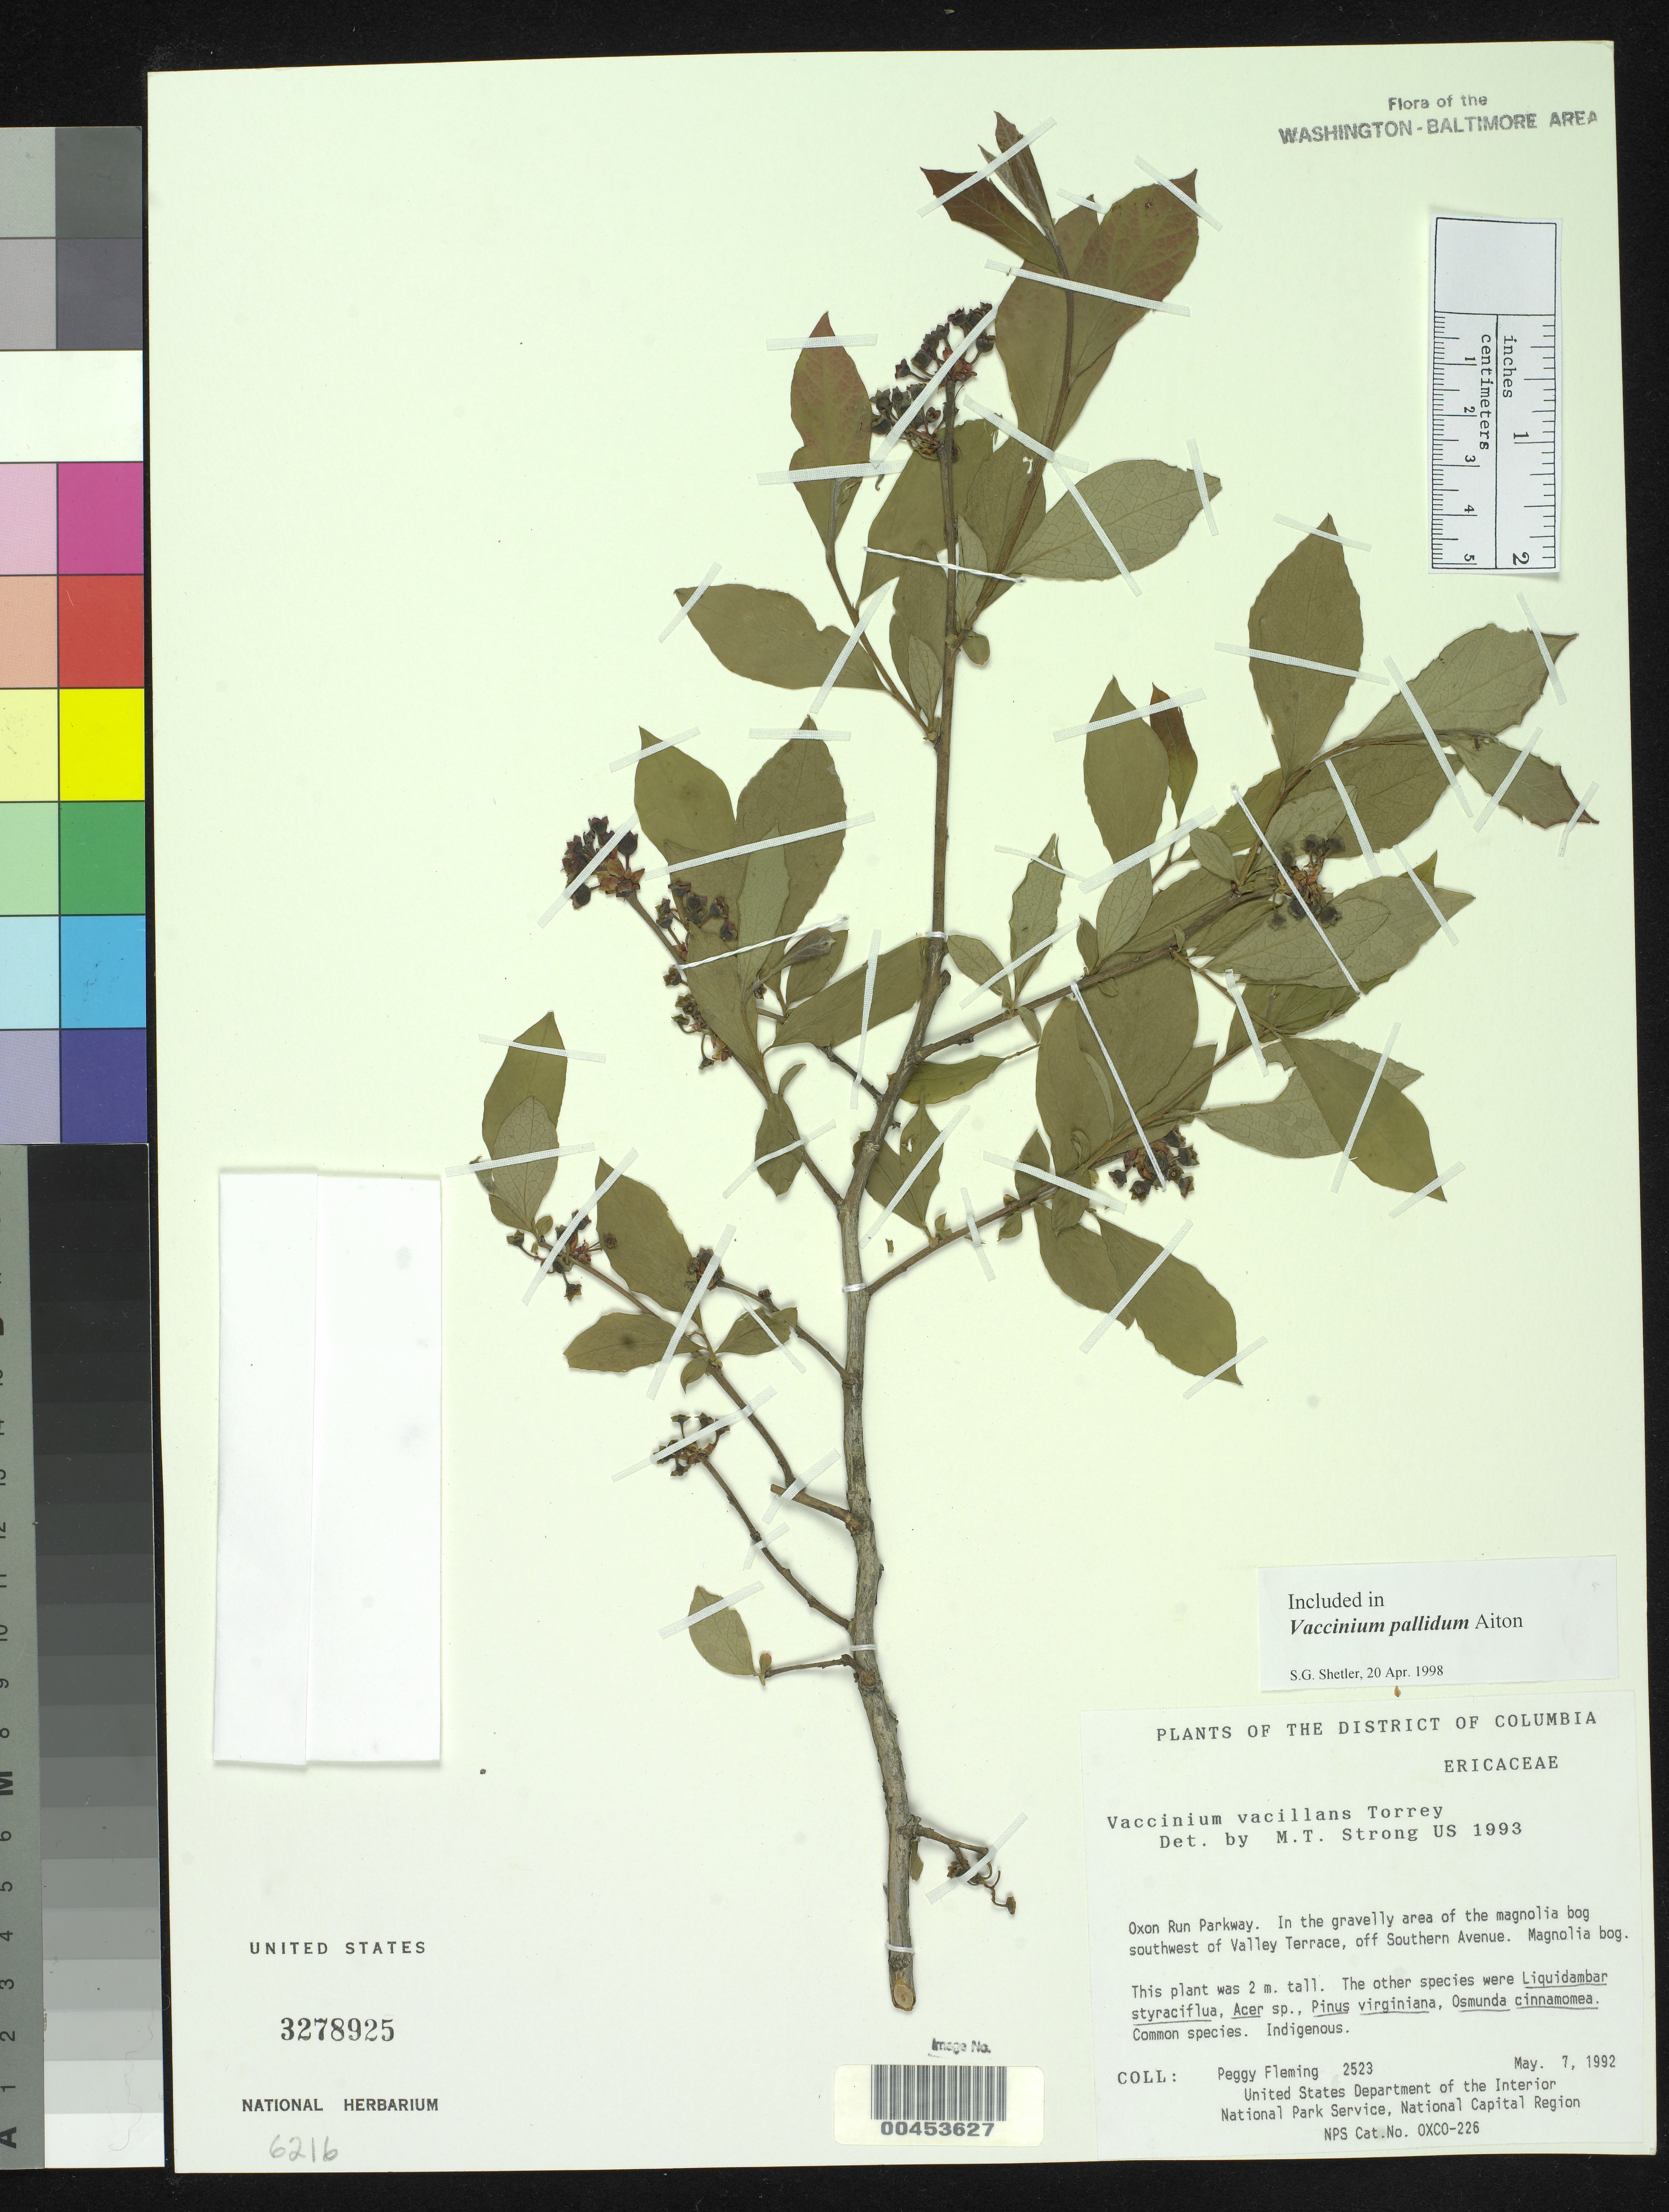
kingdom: Plantae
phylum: Tracheophyta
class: Magnoliopsida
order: Ericales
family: Ericaceae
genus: Vaccinium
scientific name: Vaccinium pallidum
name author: Aiton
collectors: P. Fleming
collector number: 2523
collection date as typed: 07 May 1992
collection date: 1992-05-07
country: United States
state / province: District of Columbia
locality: Oxon Run Parkway, Gravelly Area of Magnolia Bog SW of Valley Terrace, off Southern Ave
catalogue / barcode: US 3278925